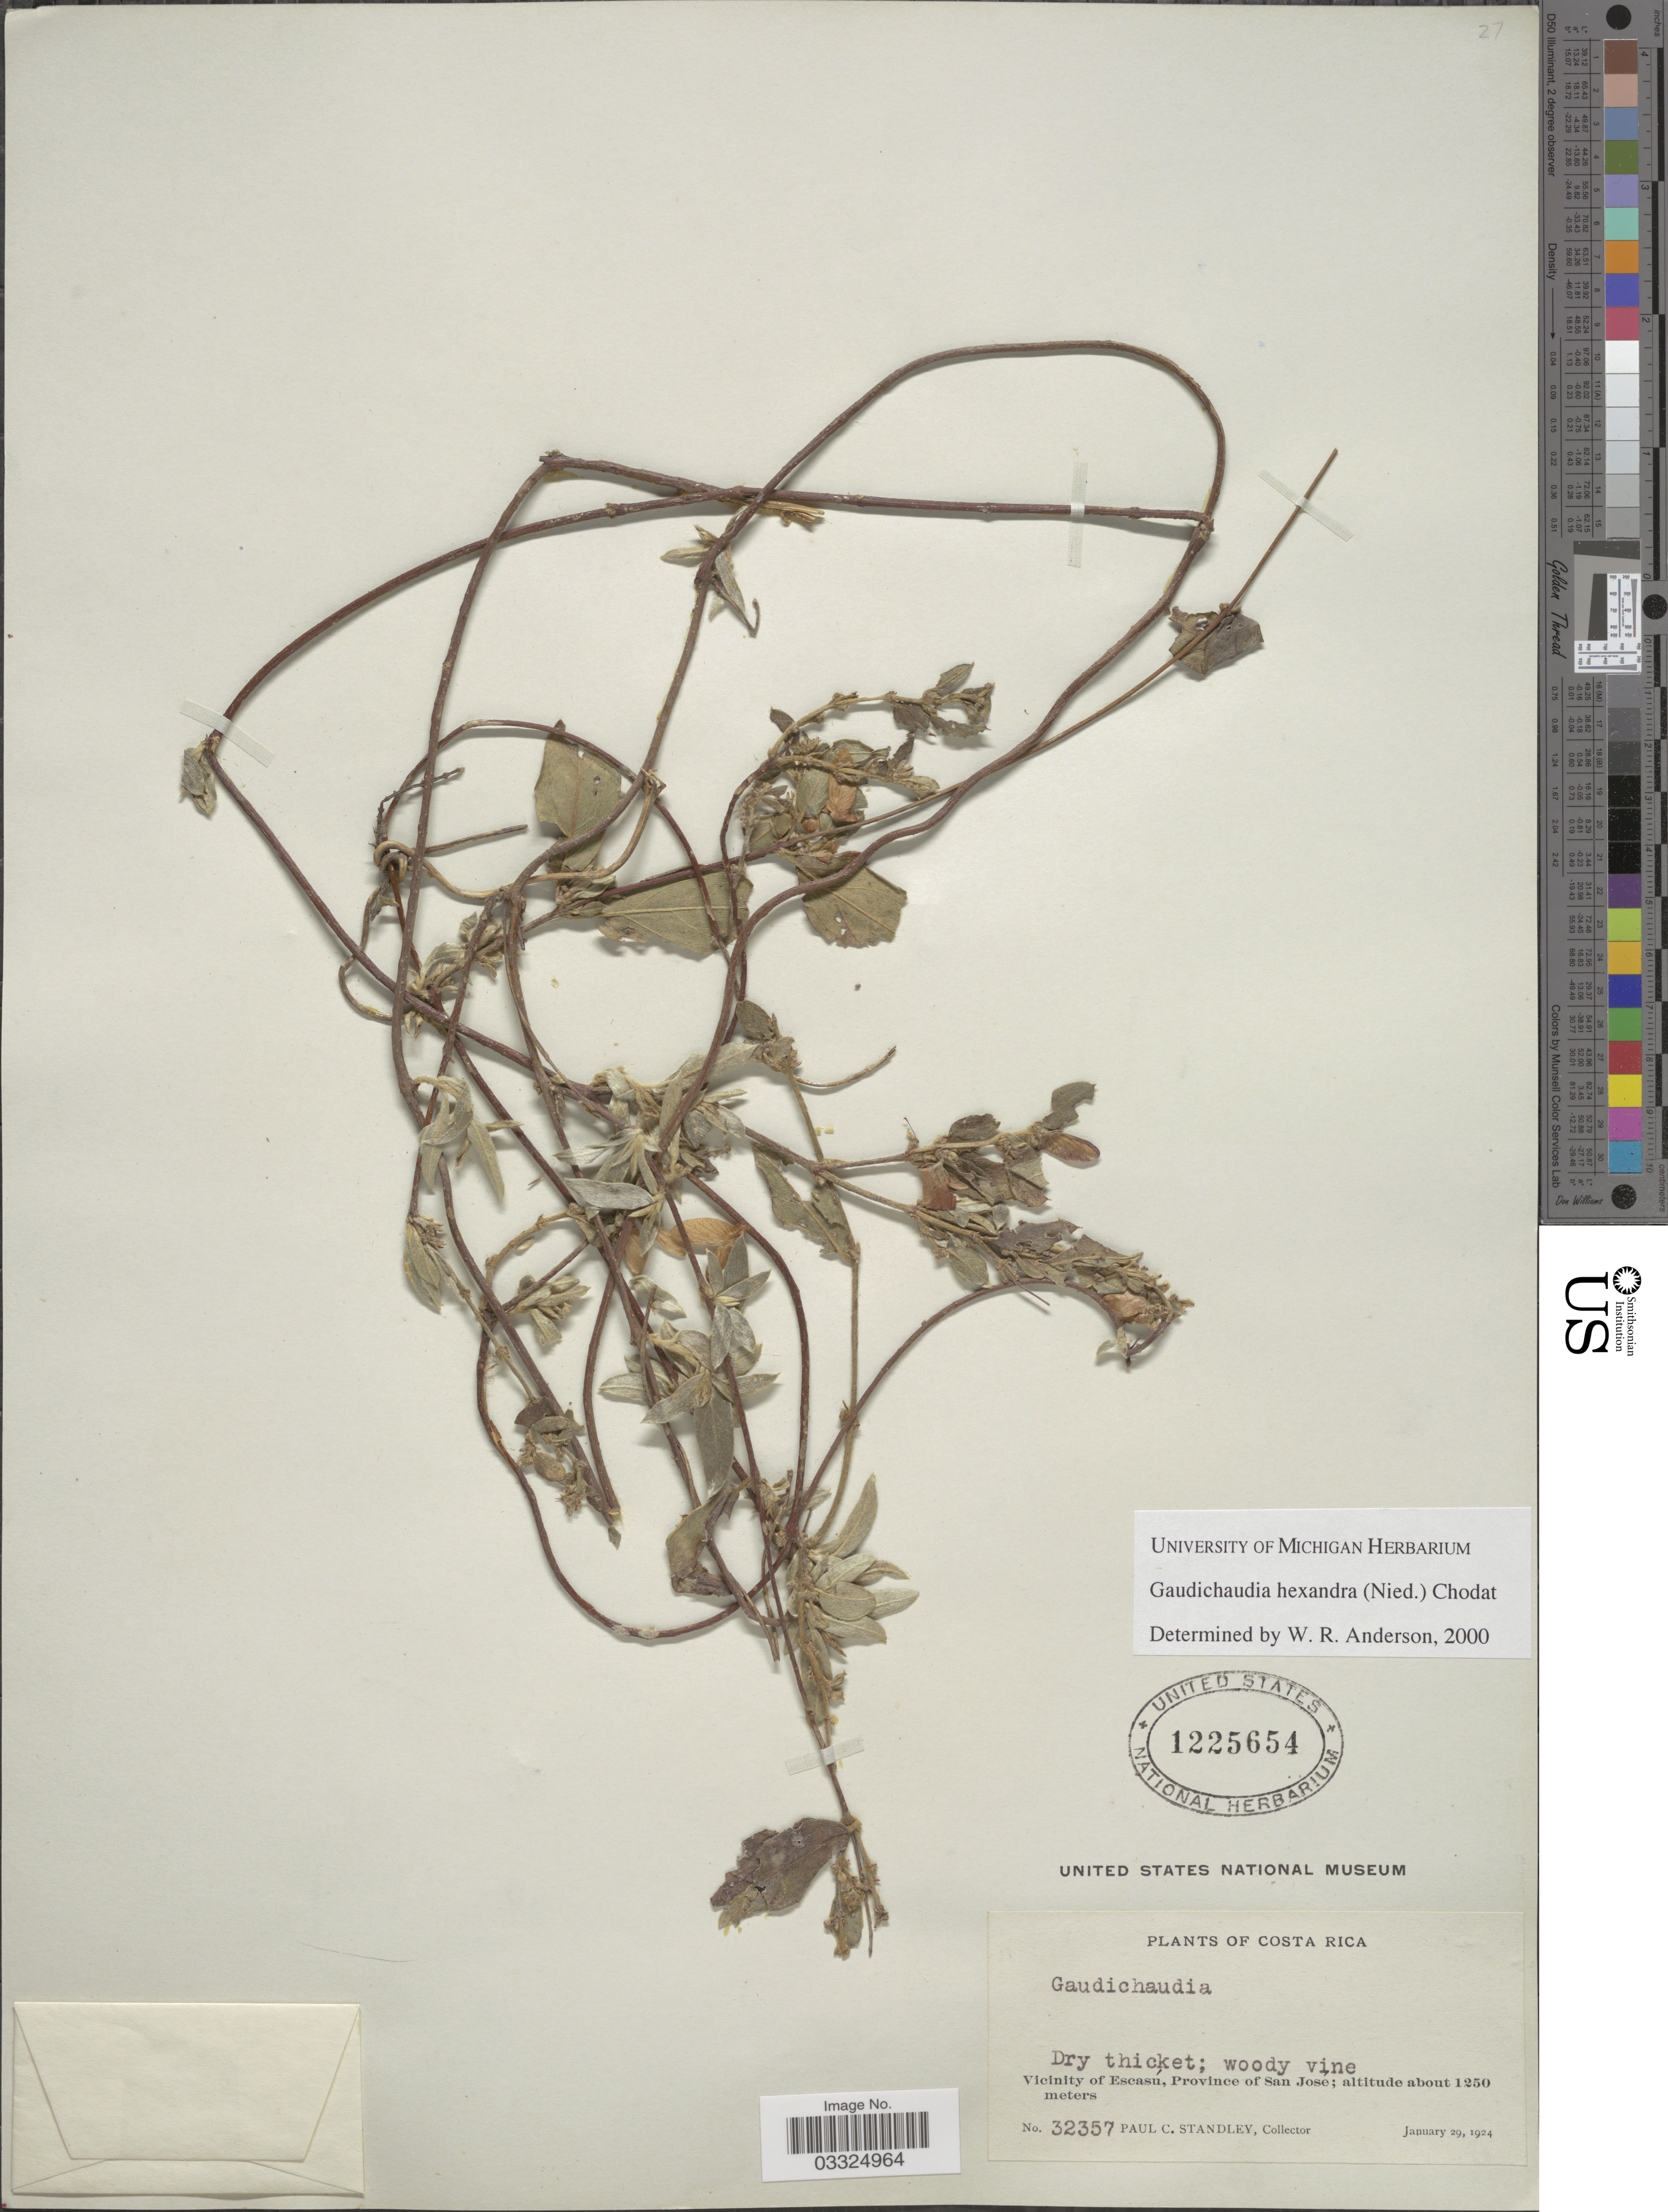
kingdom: Plantae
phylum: Tracheophyta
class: Magnoliopsida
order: Malpighiales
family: Malpighiaceae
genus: Gaudichaudia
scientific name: Gaudichaudia hexandra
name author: (Nied.) Chodat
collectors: P. C. Standley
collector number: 32357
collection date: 1924-01-29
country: Costa Rica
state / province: San José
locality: Vicinity of Escasú.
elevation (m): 1250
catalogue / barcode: US 1225654